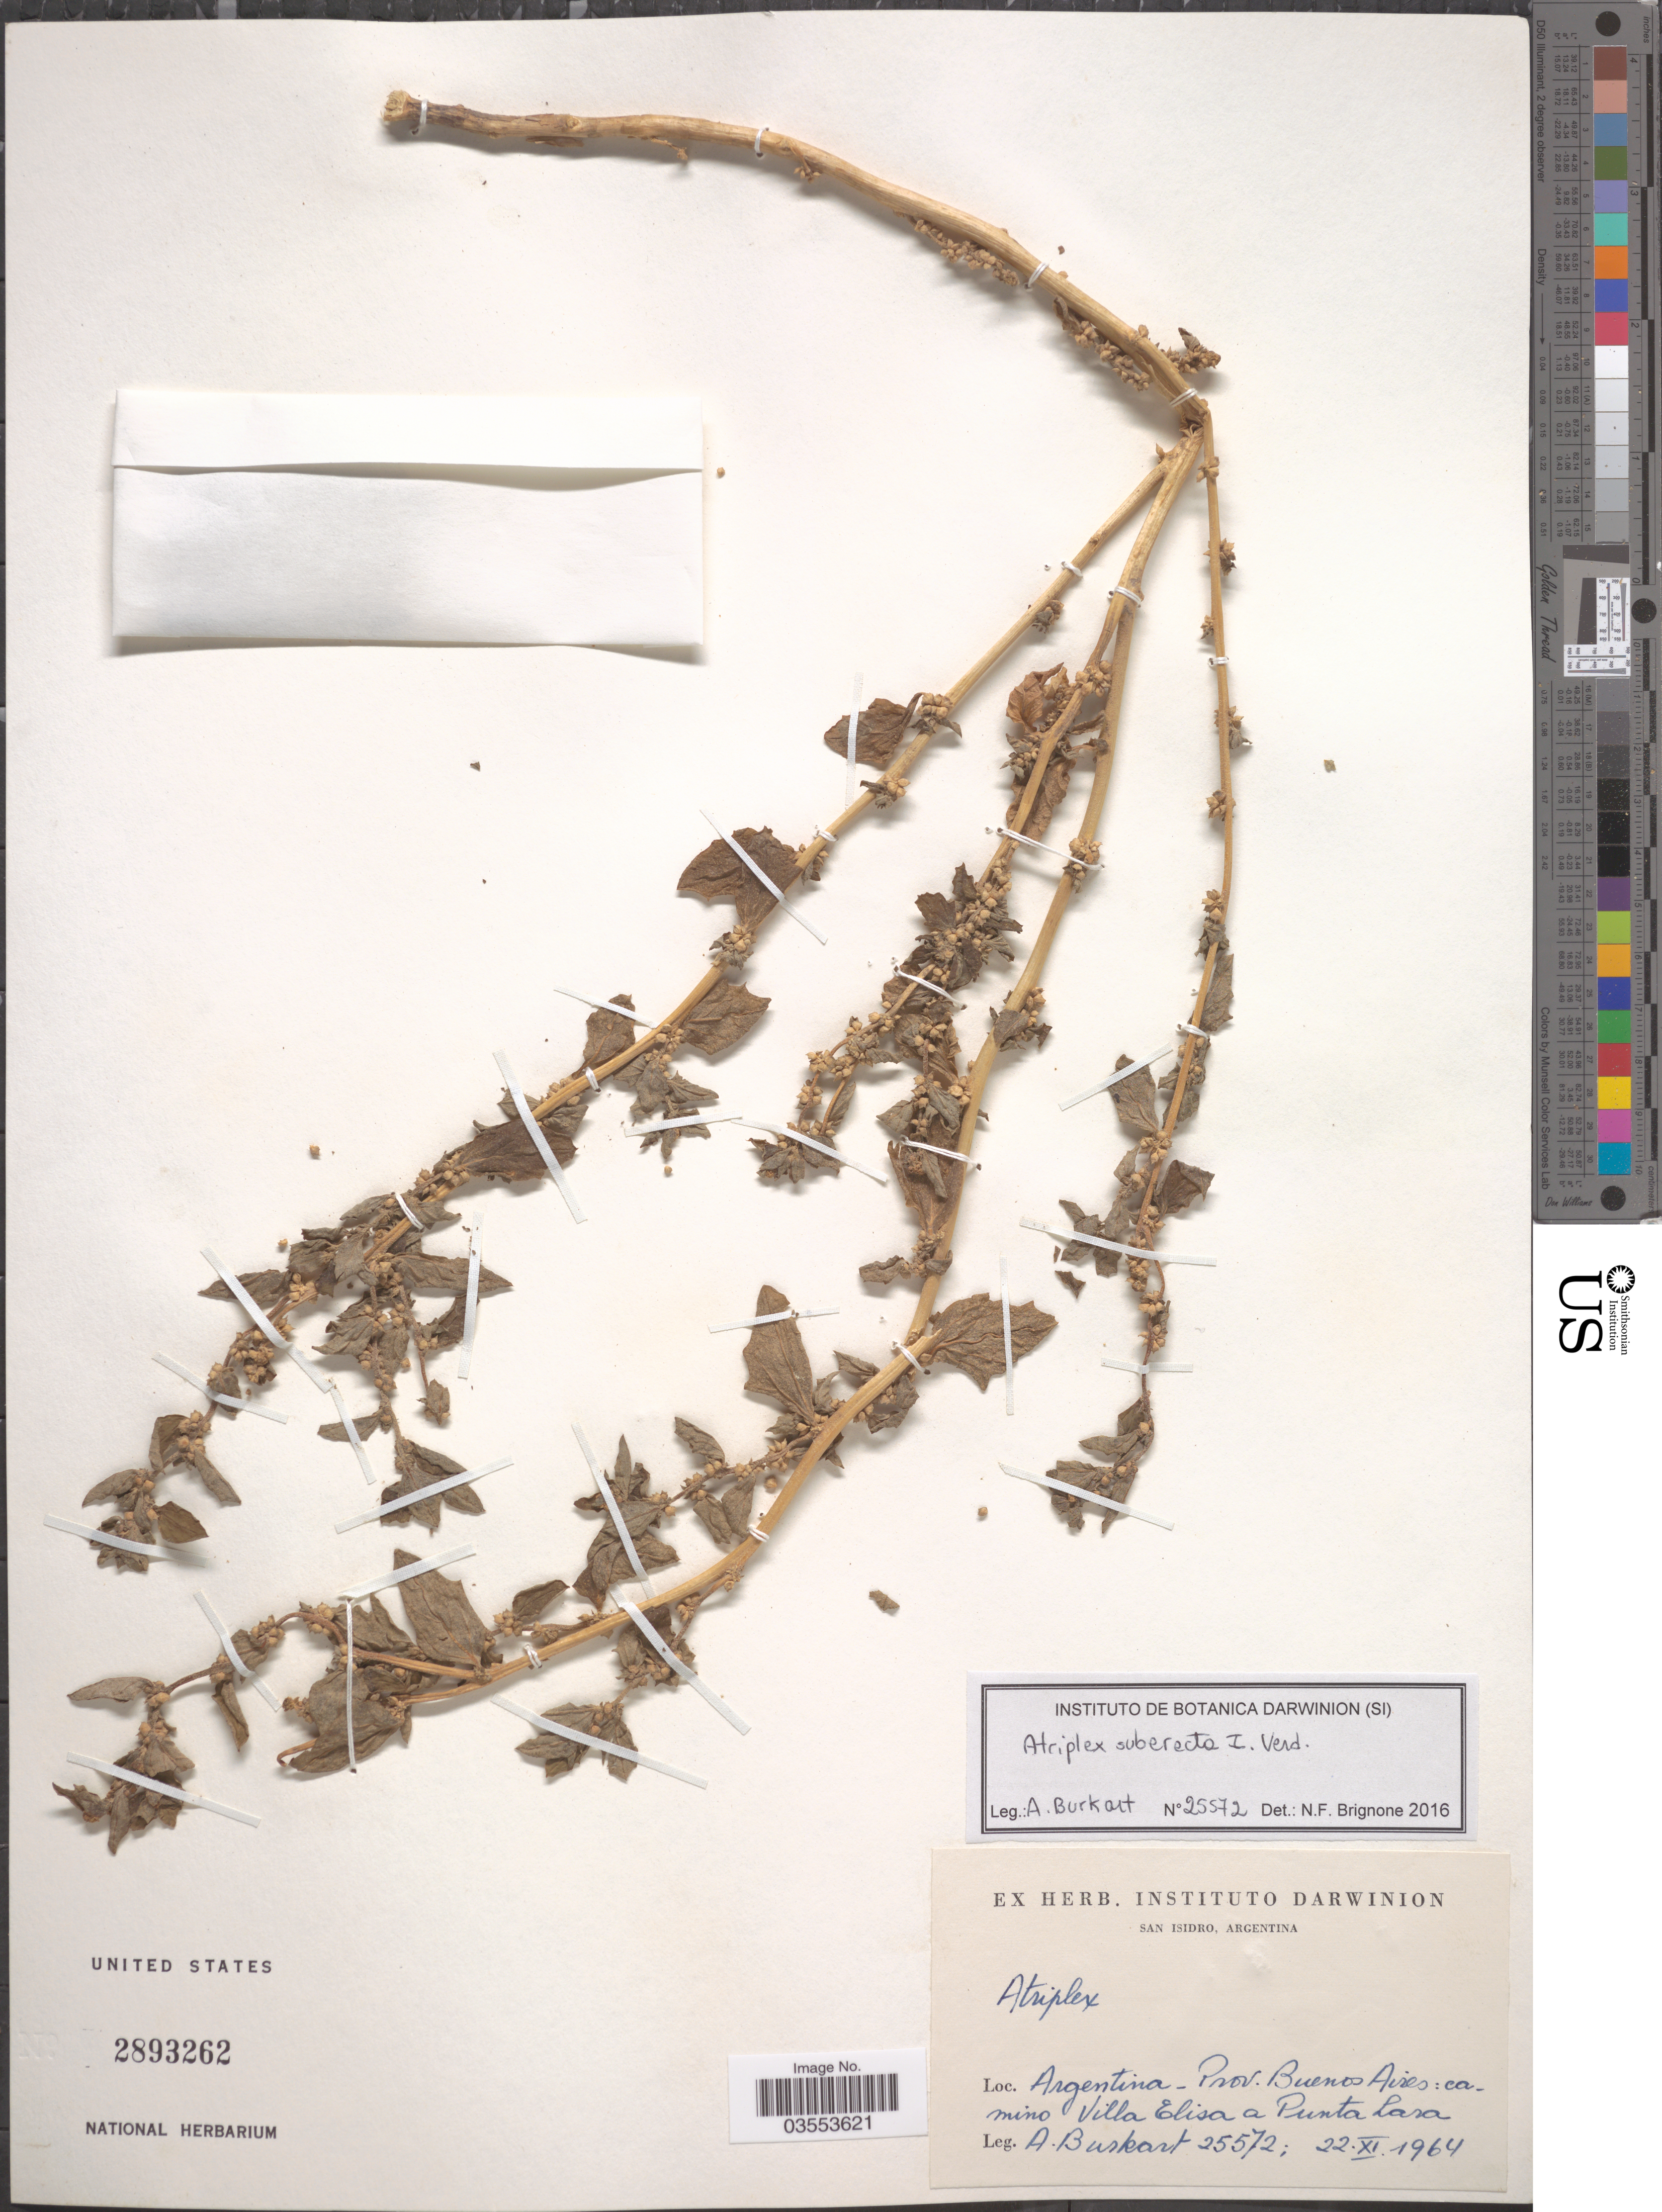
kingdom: Plantae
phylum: Tracheophyta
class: Magnoliopsida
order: Caryophyllales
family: Amaranthaceae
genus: Atriplex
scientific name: Atriplex sp.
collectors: A. E. Burkart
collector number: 25572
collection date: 1964-11-22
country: Argentina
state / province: Buenos Aires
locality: Camino Villa Elisa a Punta Lara.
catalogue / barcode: US 2893262